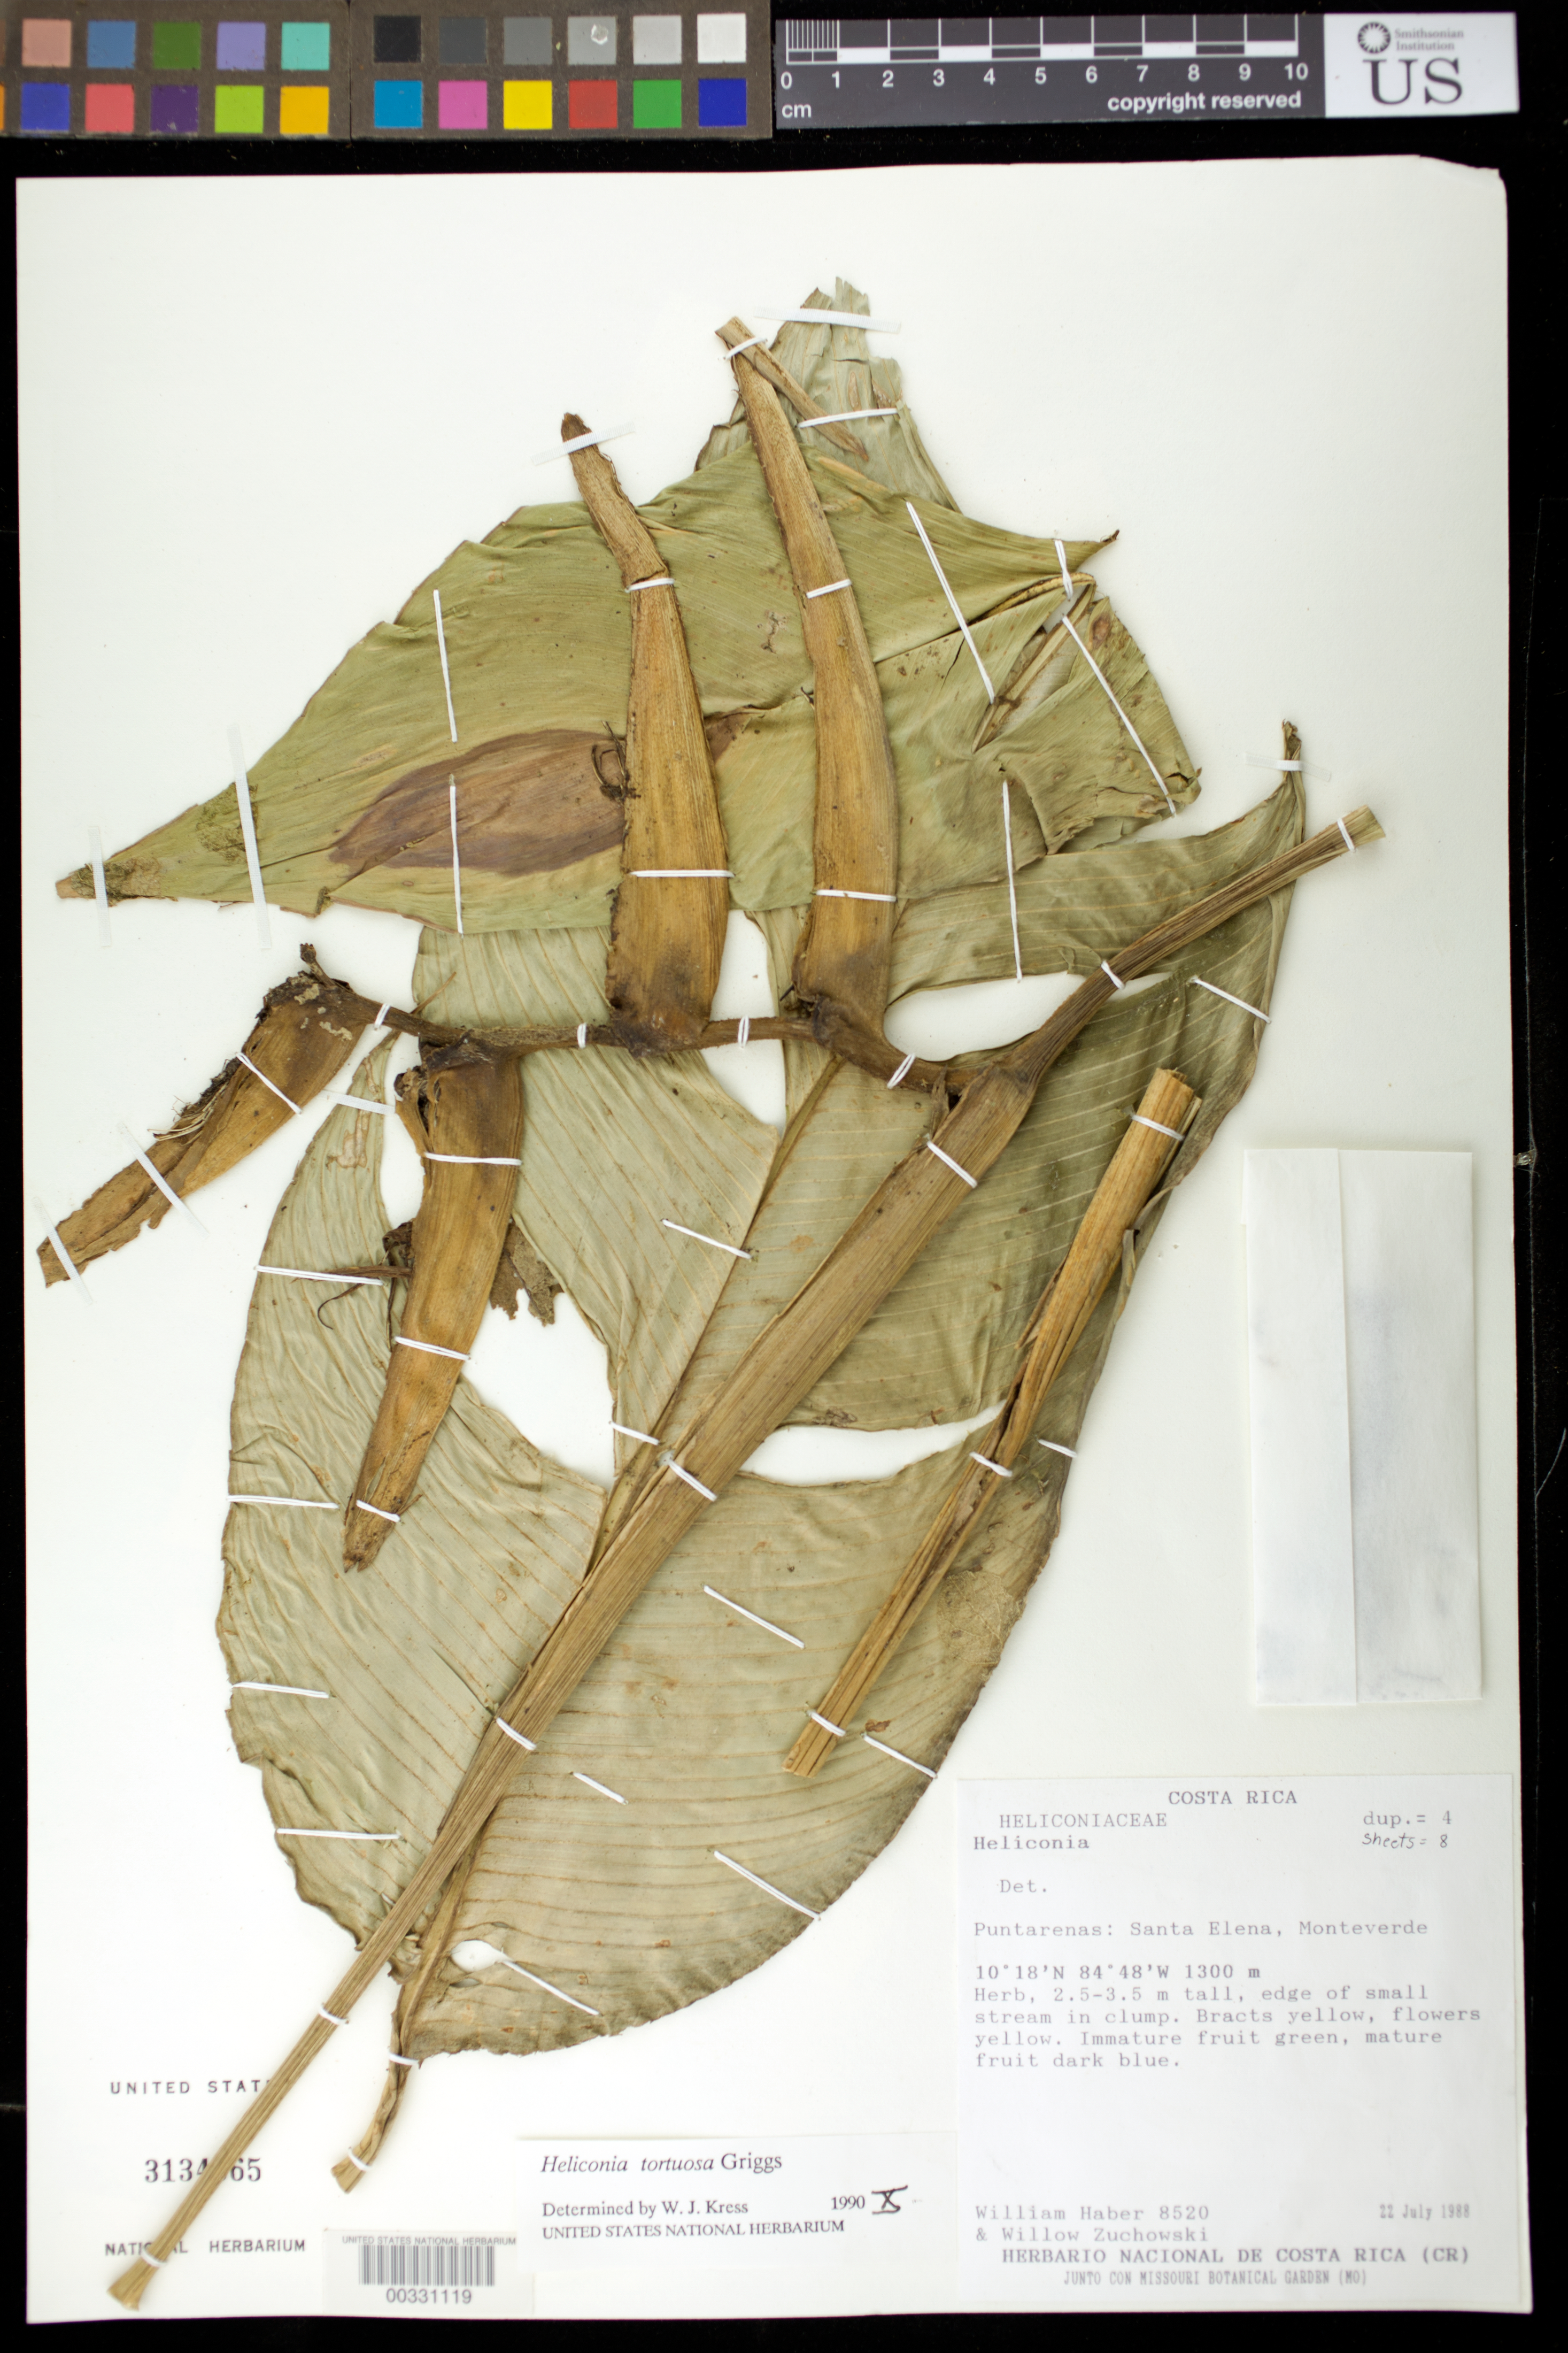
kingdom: Plantae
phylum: Tracheophyta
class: Liliopsida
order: Zingiberales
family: Heliconiaceae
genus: Heliconia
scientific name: Heliconia tortuosa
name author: R.F. Griggs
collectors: W. A. Haber & W. Zuchowski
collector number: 8520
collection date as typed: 22 Jul 1988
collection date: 1988-07-22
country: Costa Rica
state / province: Puntarenas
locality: Santa elena, monteverde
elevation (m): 1300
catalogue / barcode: US 3134365